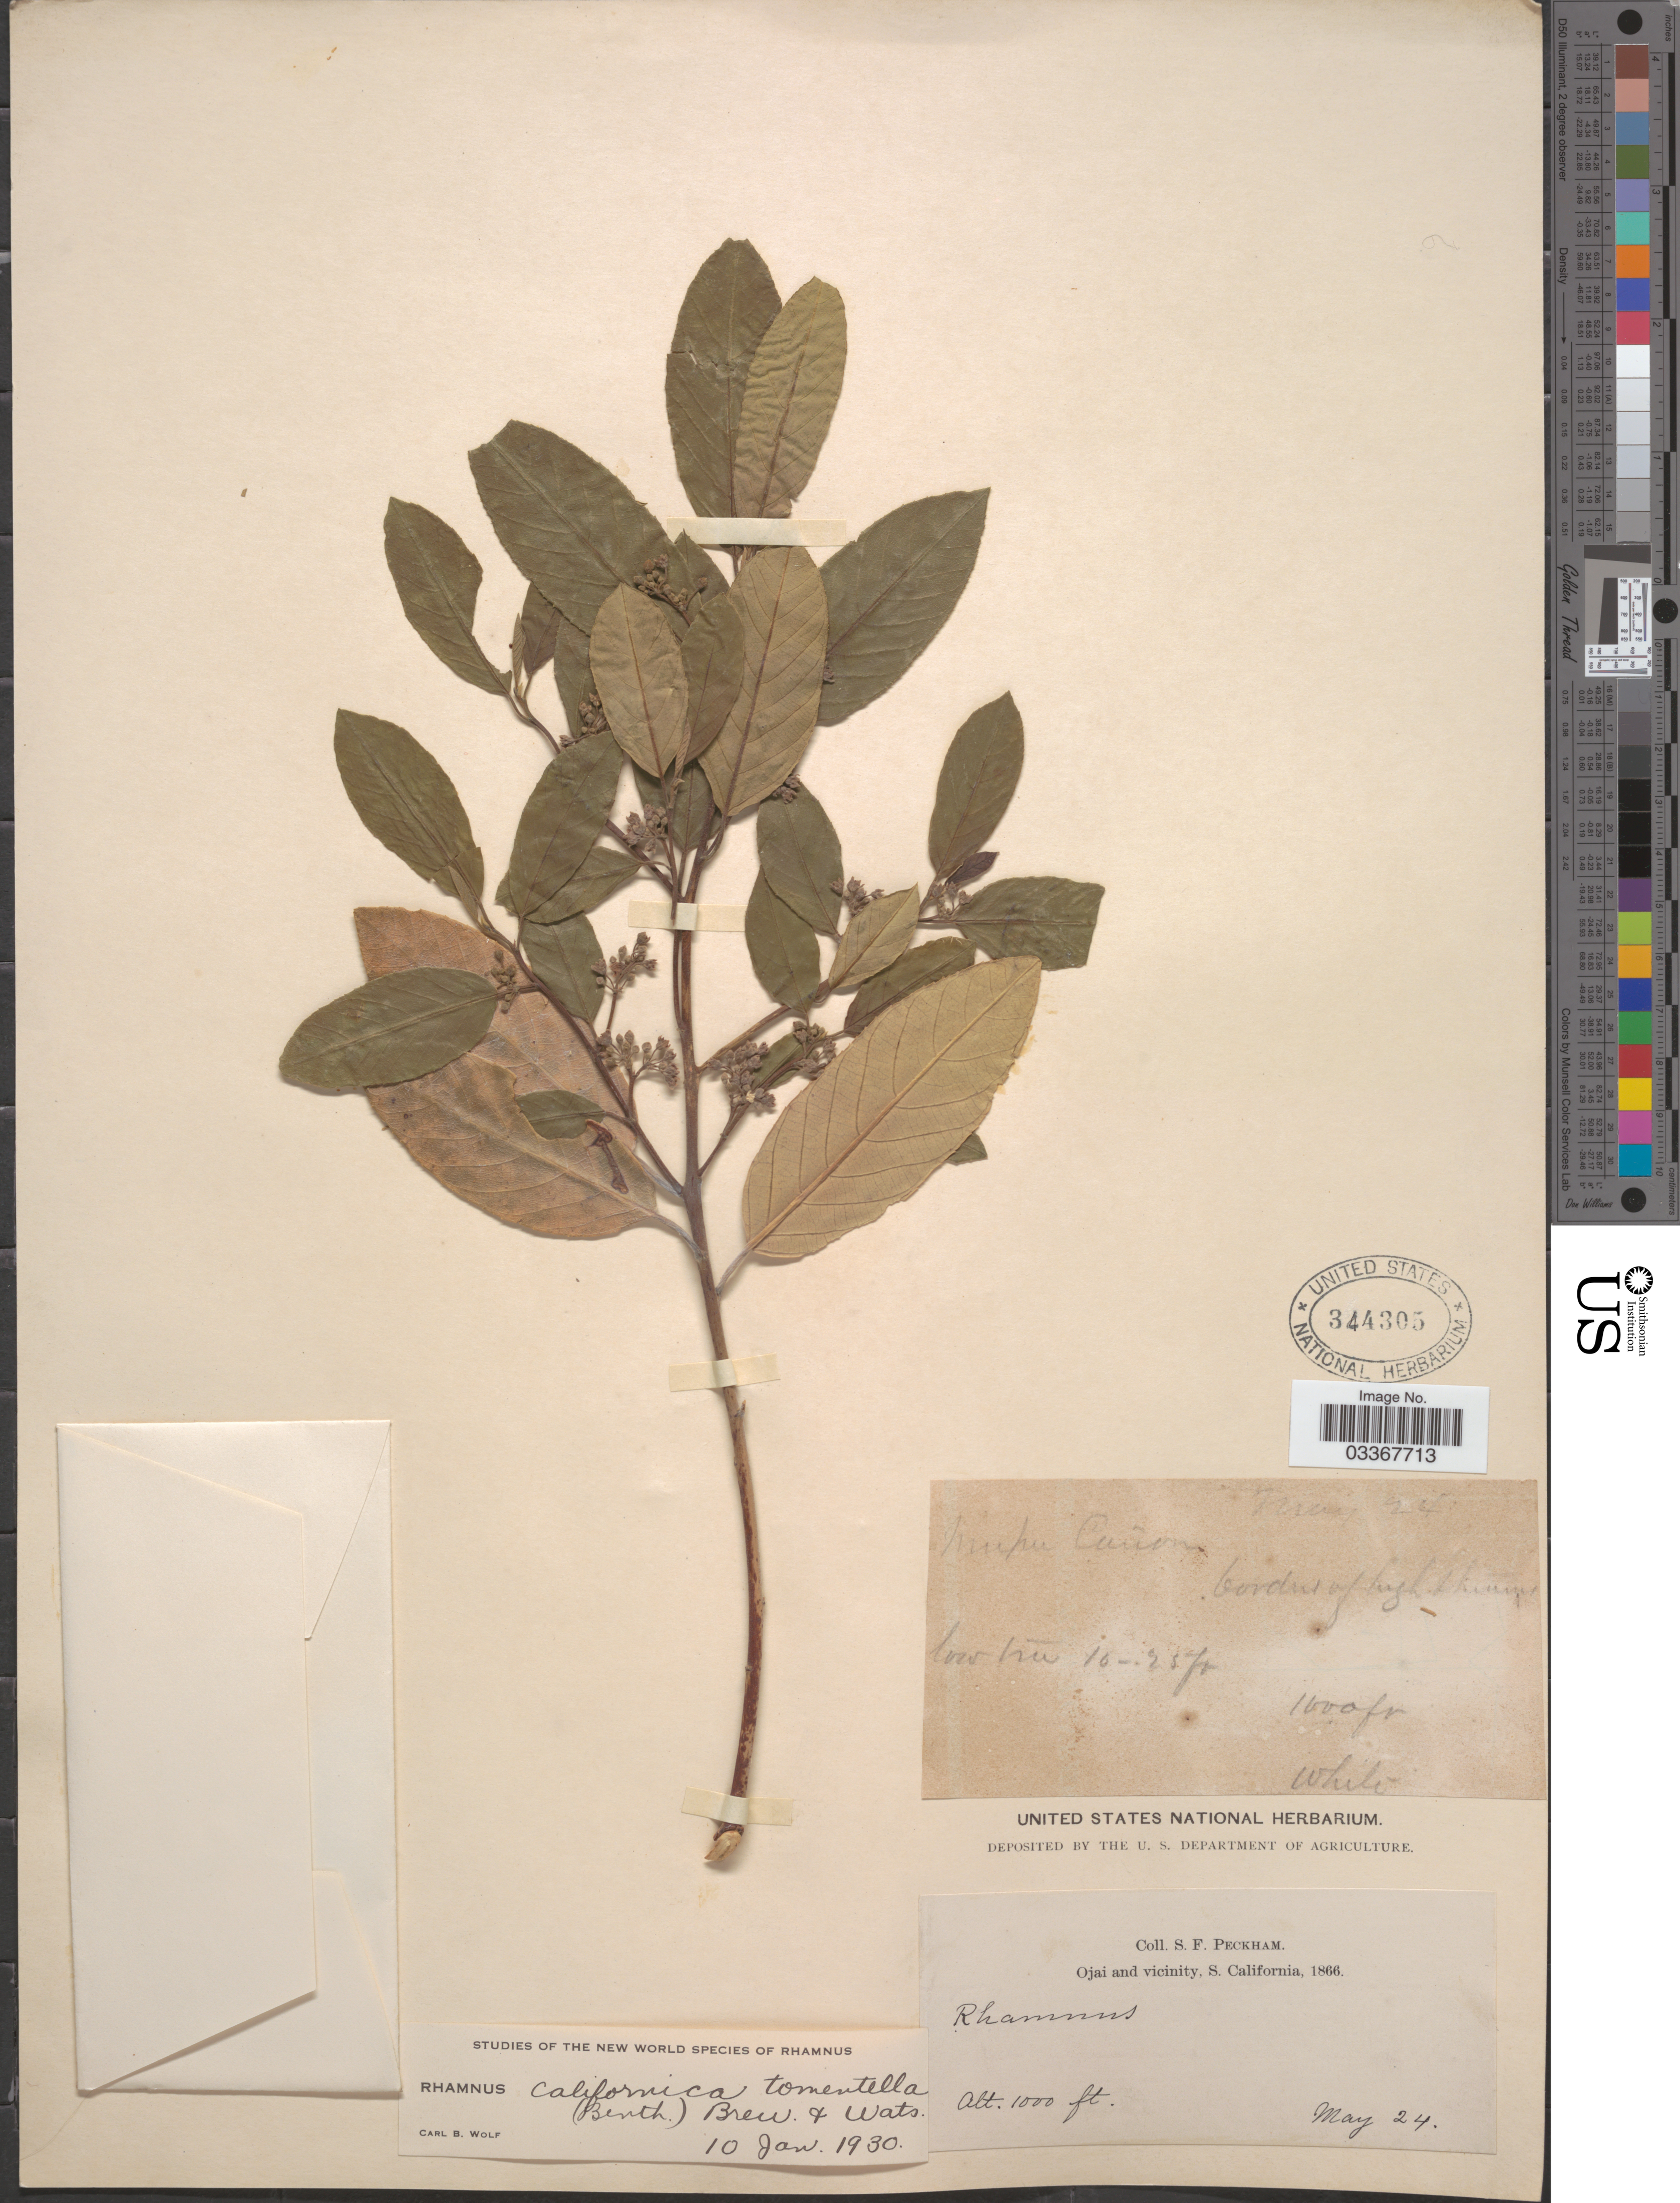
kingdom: Plantae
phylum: Tracheophyta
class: Magnoliopsida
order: Rosales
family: Rhamnaceae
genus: Frangula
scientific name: Frangula californica subsp. tomentella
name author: (Benth.) Kartesz & Gandhi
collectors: S. Peckham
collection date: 1866-05-24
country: United States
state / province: California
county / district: Ventura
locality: Ojai and vicinity S. California.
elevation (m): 305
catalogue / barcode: US 344305